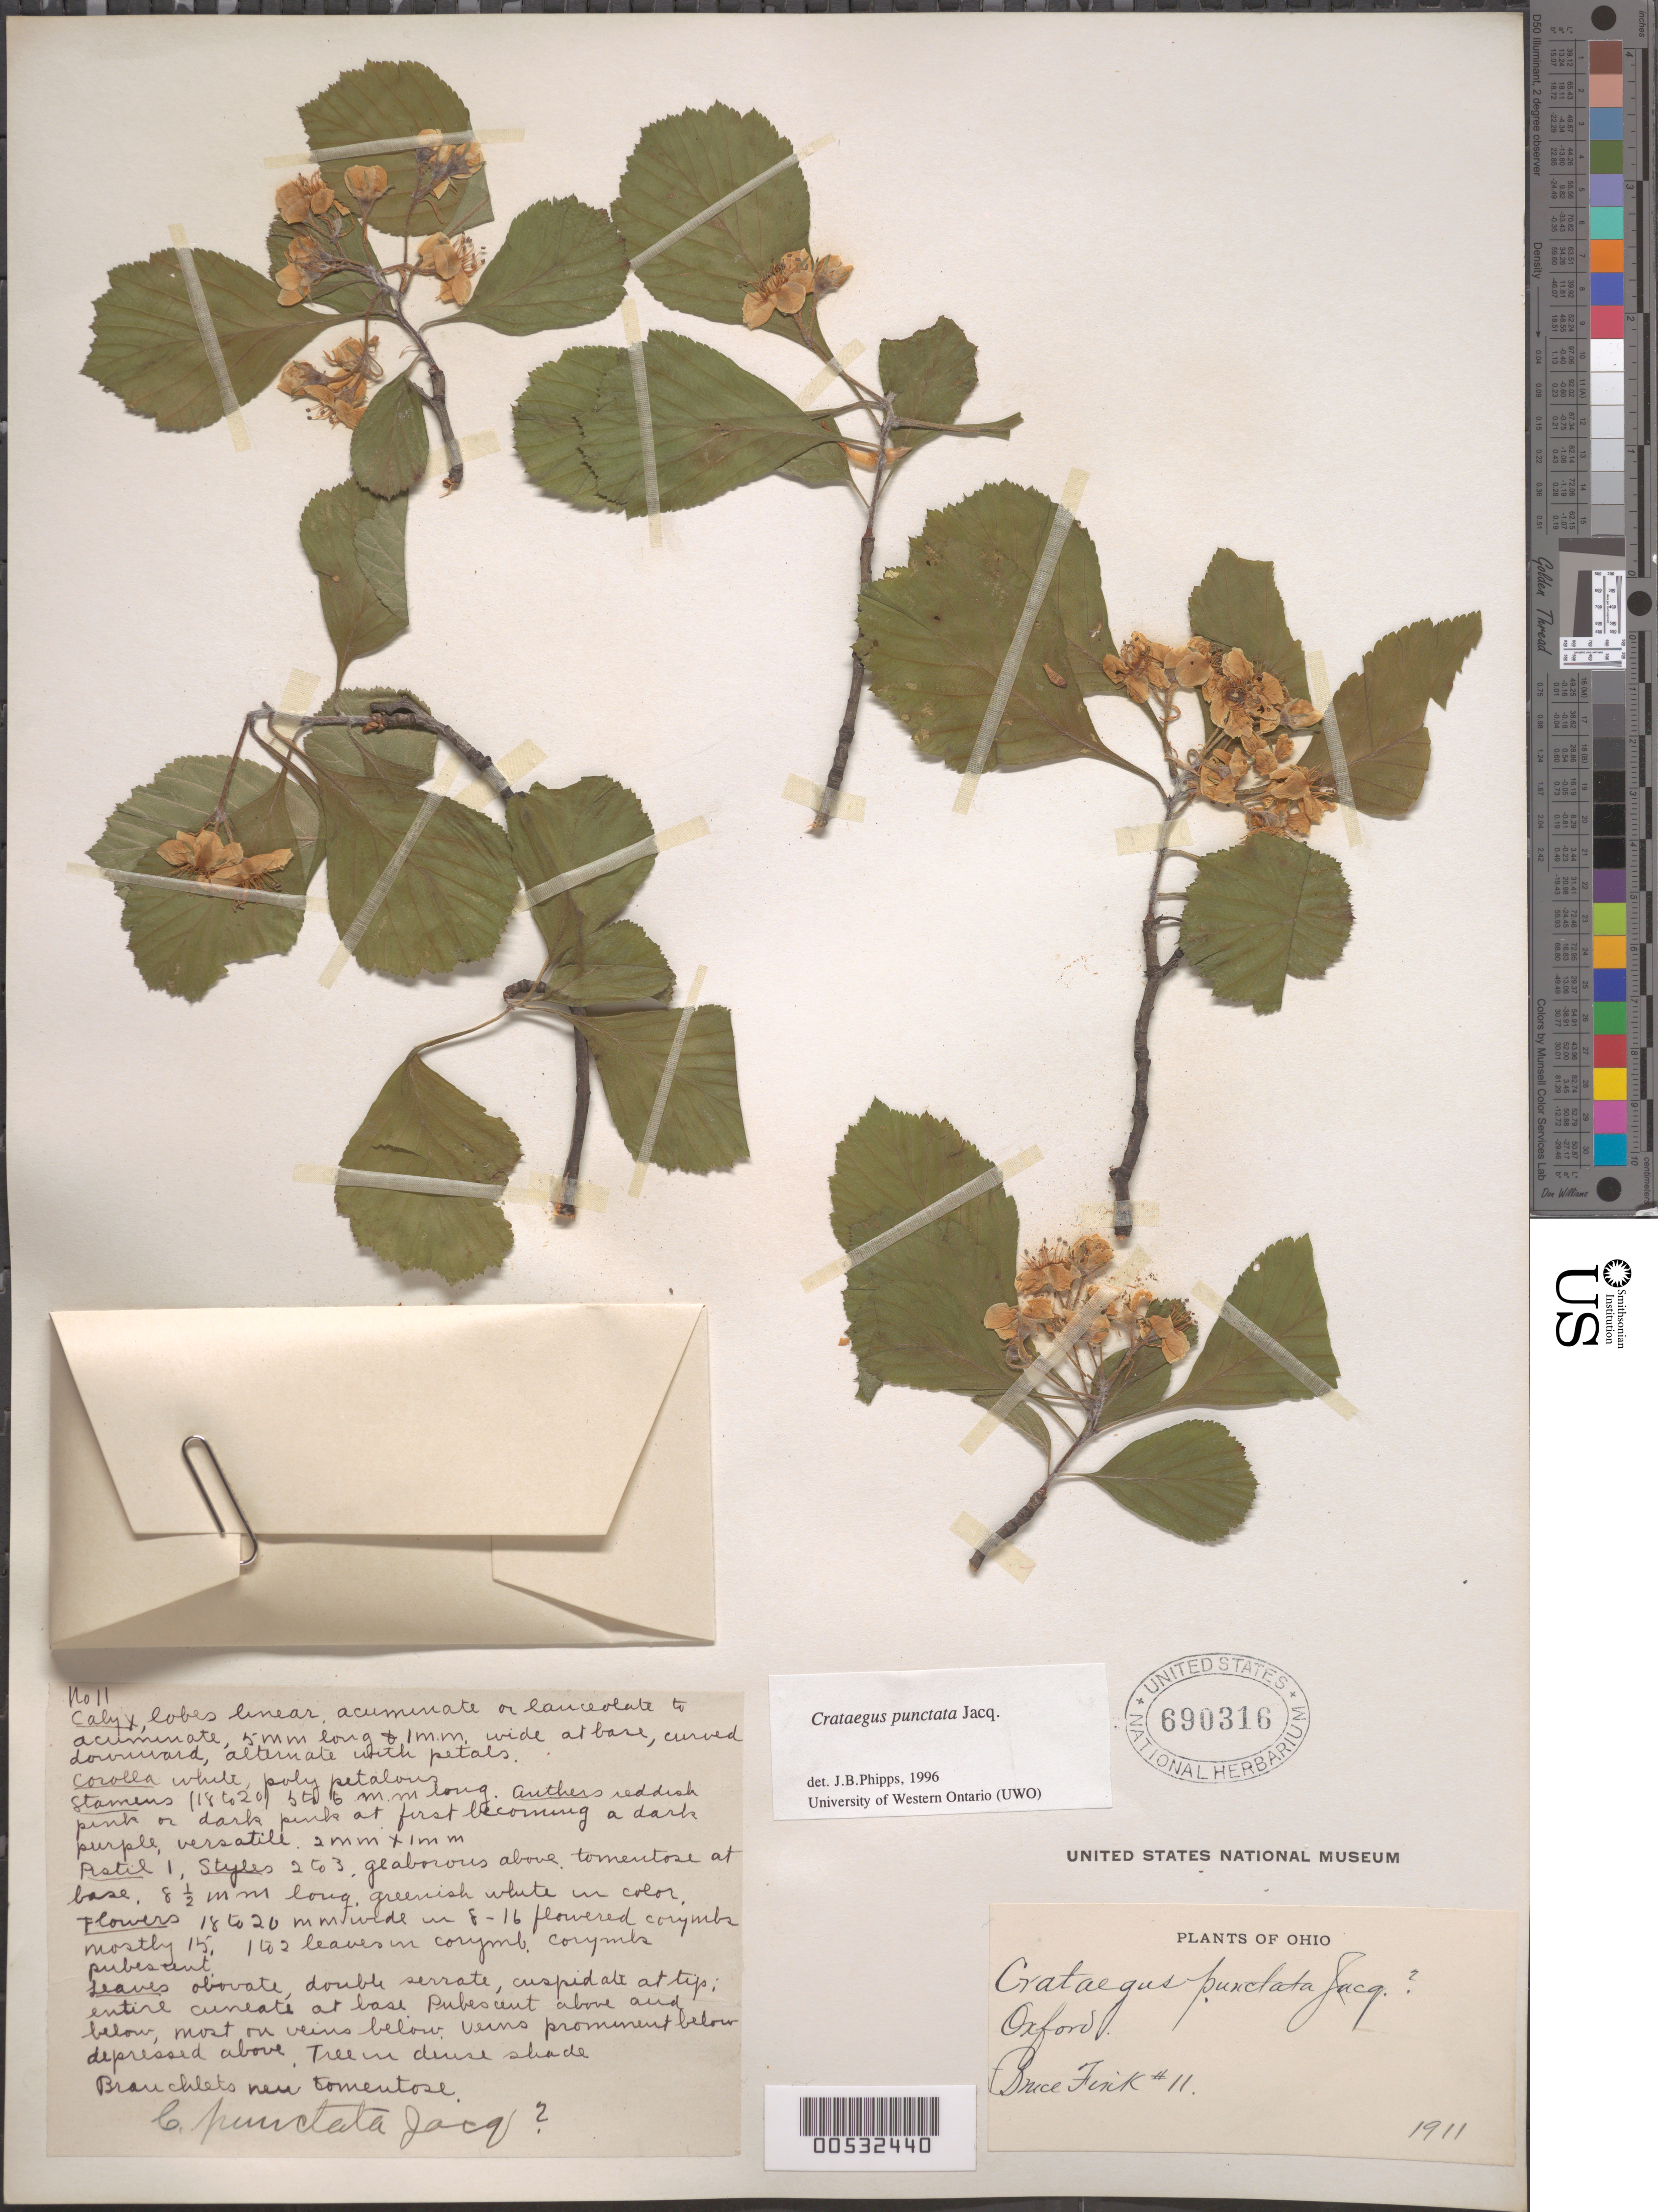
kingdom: Plantae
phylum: Tracheophyta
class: Magnoliopsida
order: Rosales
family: Rosaceae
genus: Crataegus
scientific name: Crataegus punctata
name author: Jacq.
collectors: B. Fink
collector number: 11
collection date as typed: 1911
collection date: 1911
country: United States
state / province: Ohio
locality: Oxford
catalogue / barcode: US 690316